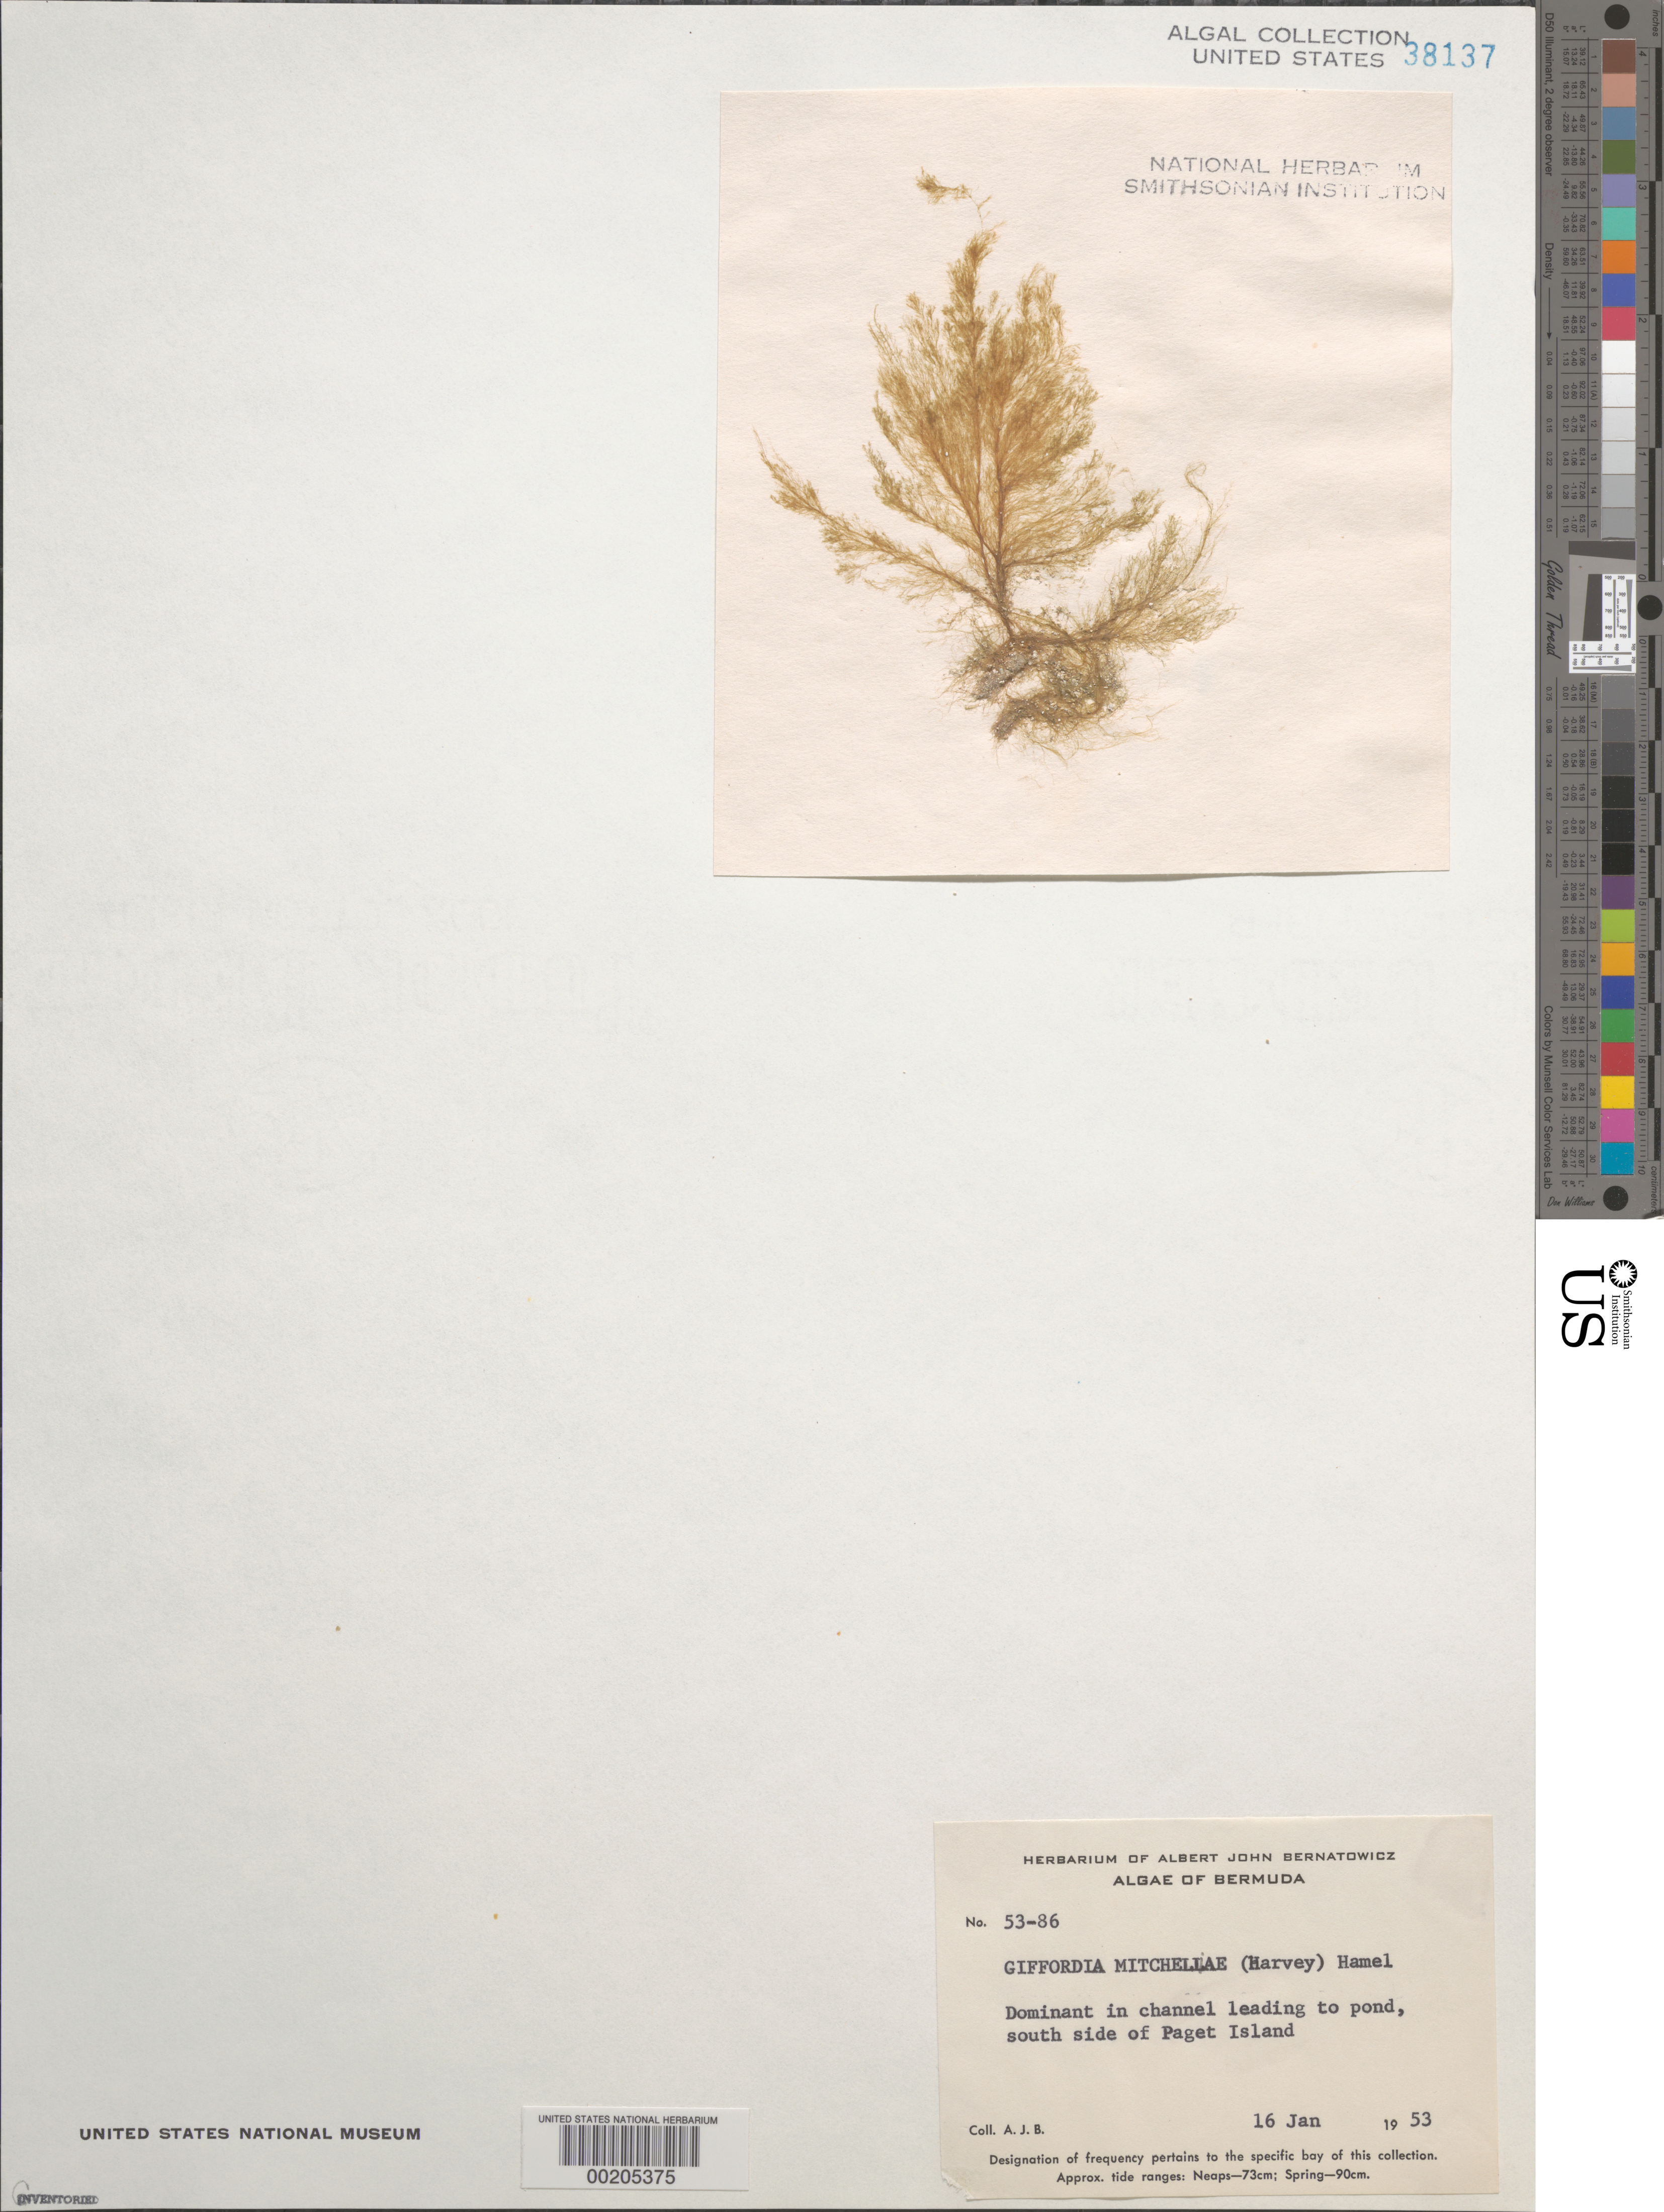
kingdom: Chromista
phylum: Ochrophyta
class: Phaeophyceae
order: Ectocarpales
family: Acinetosporaceae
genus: Feldmannia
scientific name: Feldmannia mitchelliae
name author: (Harv.) H.-S. Kim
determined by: Algae name updating Project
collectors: A. Bernatowicz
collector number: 53-86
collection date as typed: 16 Jan 1953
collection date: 1953-01-16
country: Bermuda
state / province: Saint George's (parish)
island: Paget Island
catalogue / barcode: US 38137